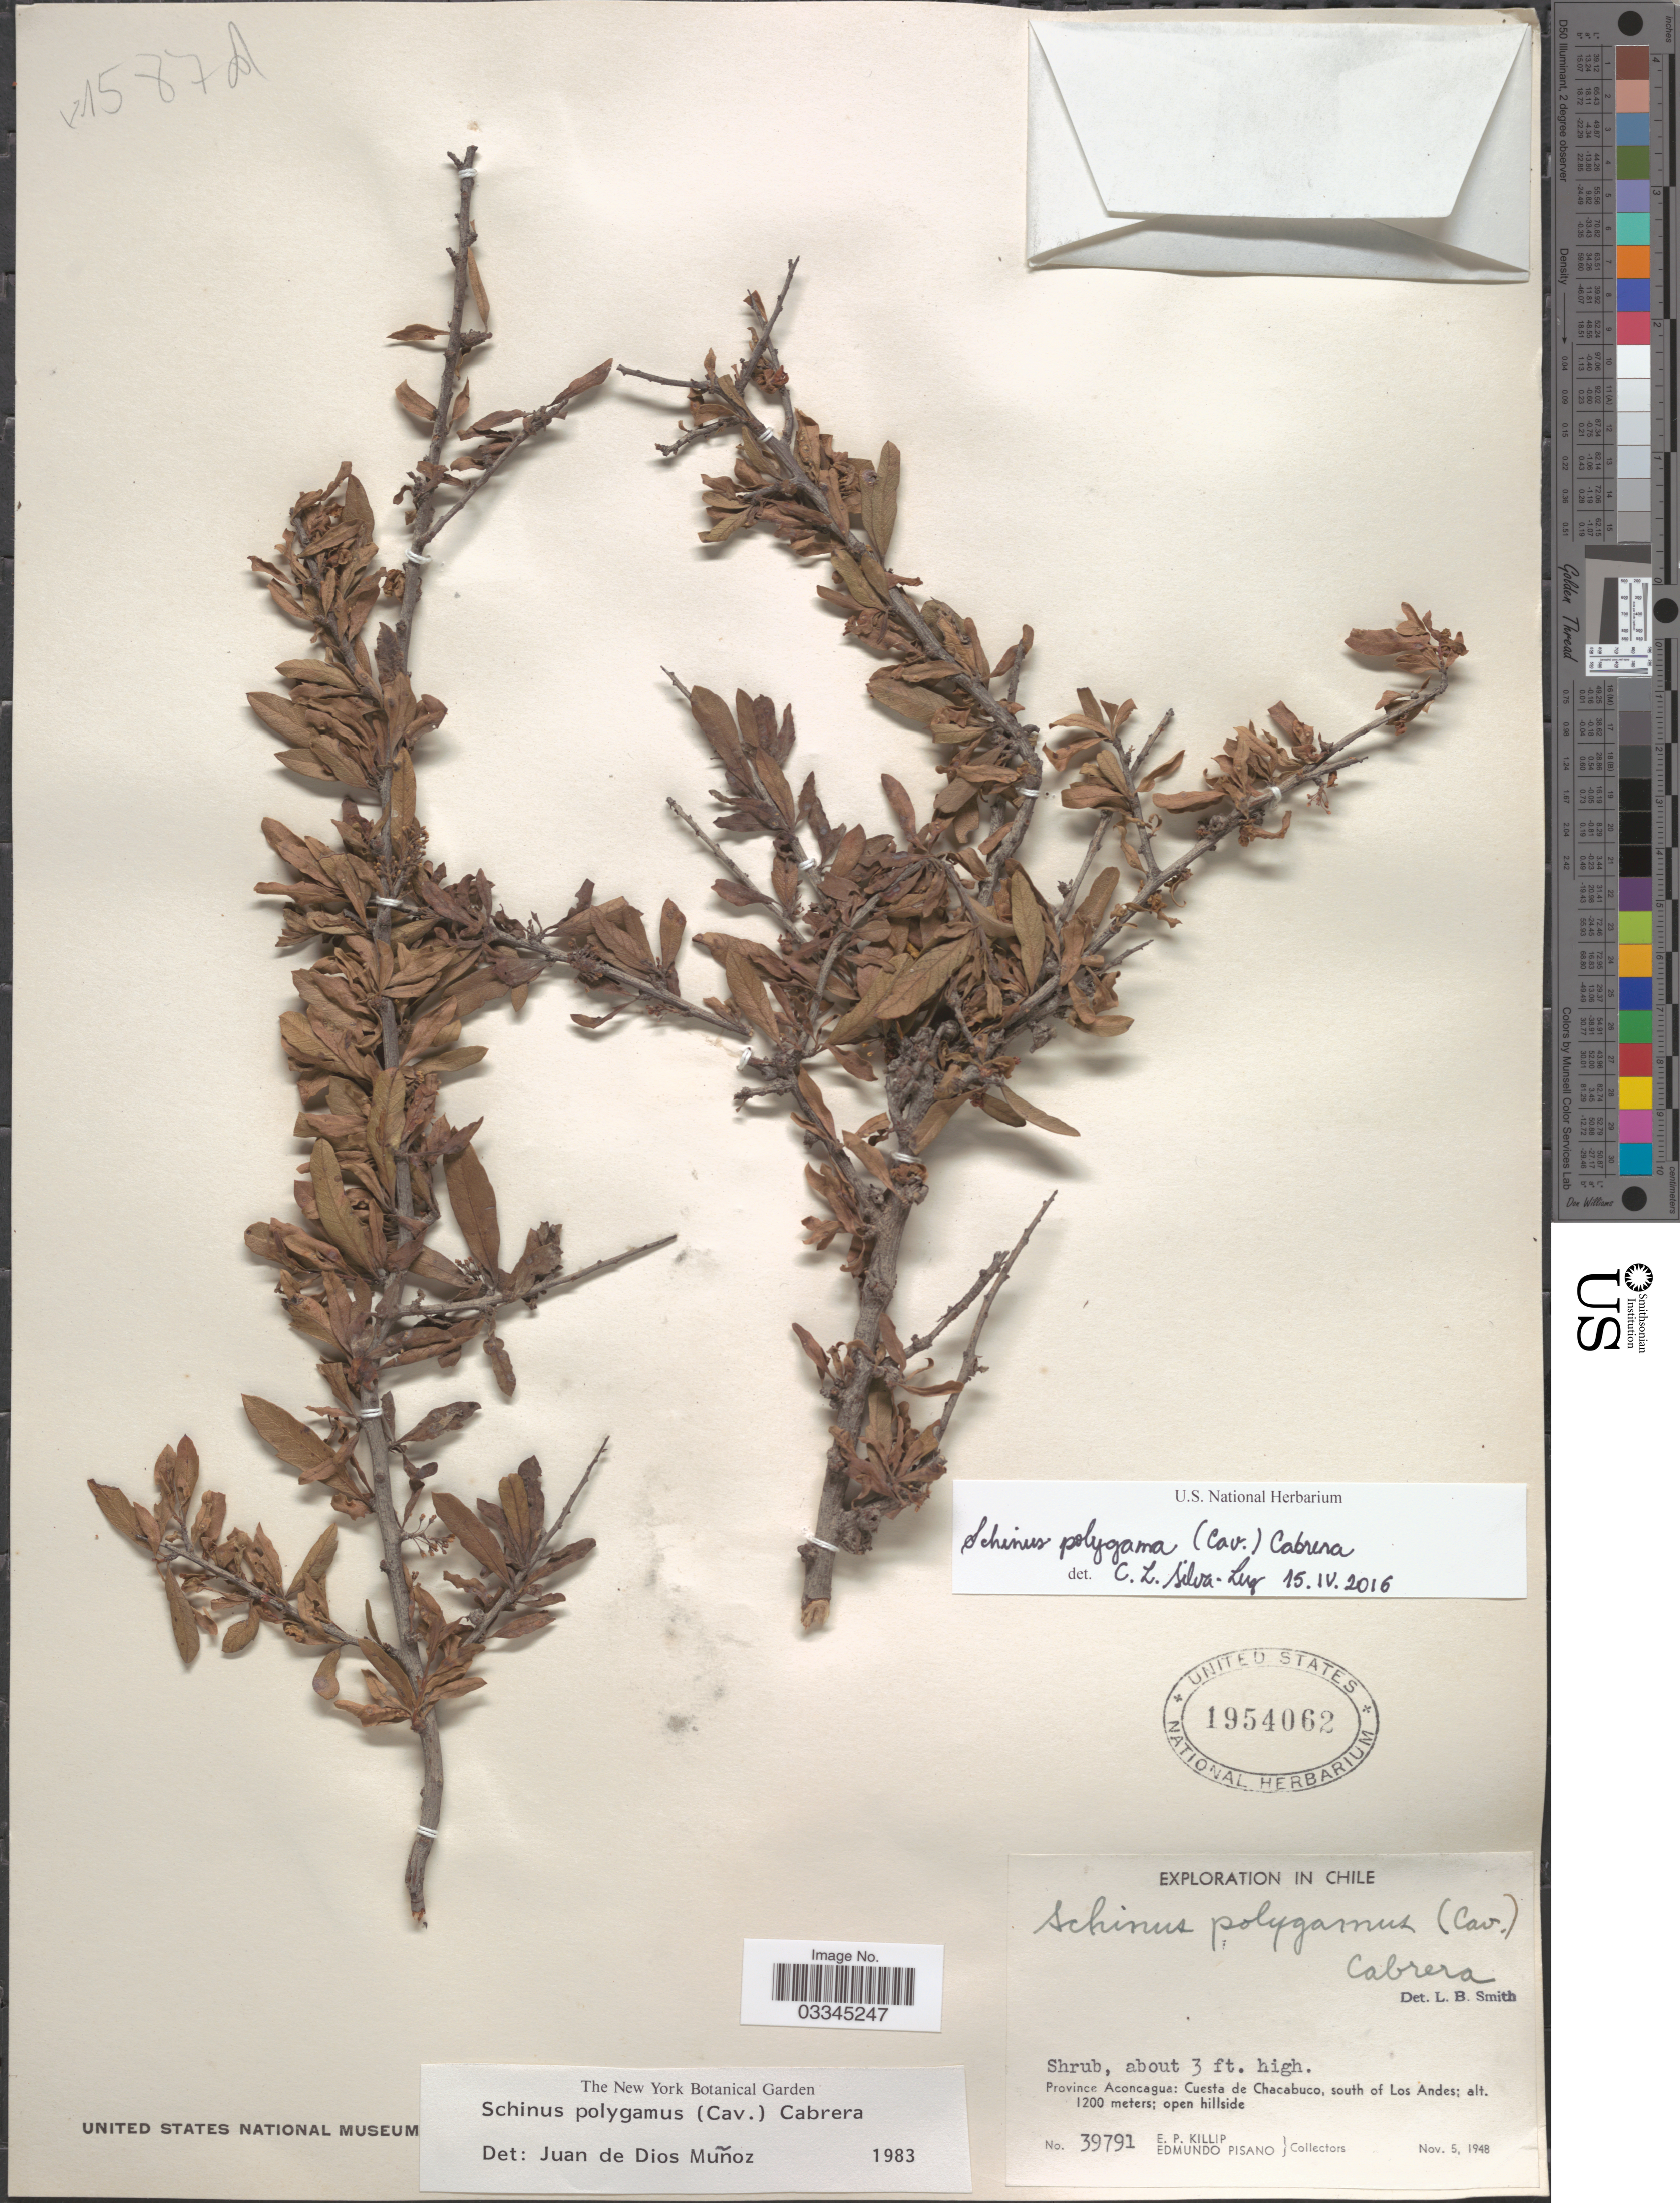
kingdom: Plantae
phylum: Tracheophyta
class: Magnoliopsida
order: Sapindales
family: Anacardiaceae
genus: Schinus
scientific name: Schinus polygama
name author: (Cav.) Cabrera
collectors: E. P. Killip & E. Pisano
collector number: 39791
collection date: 1948-11-05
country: Chile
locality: Province Aconcagua: Cuesta de Chacabuco, south of Los Andes.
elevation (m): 1200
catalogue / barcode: US 1954062